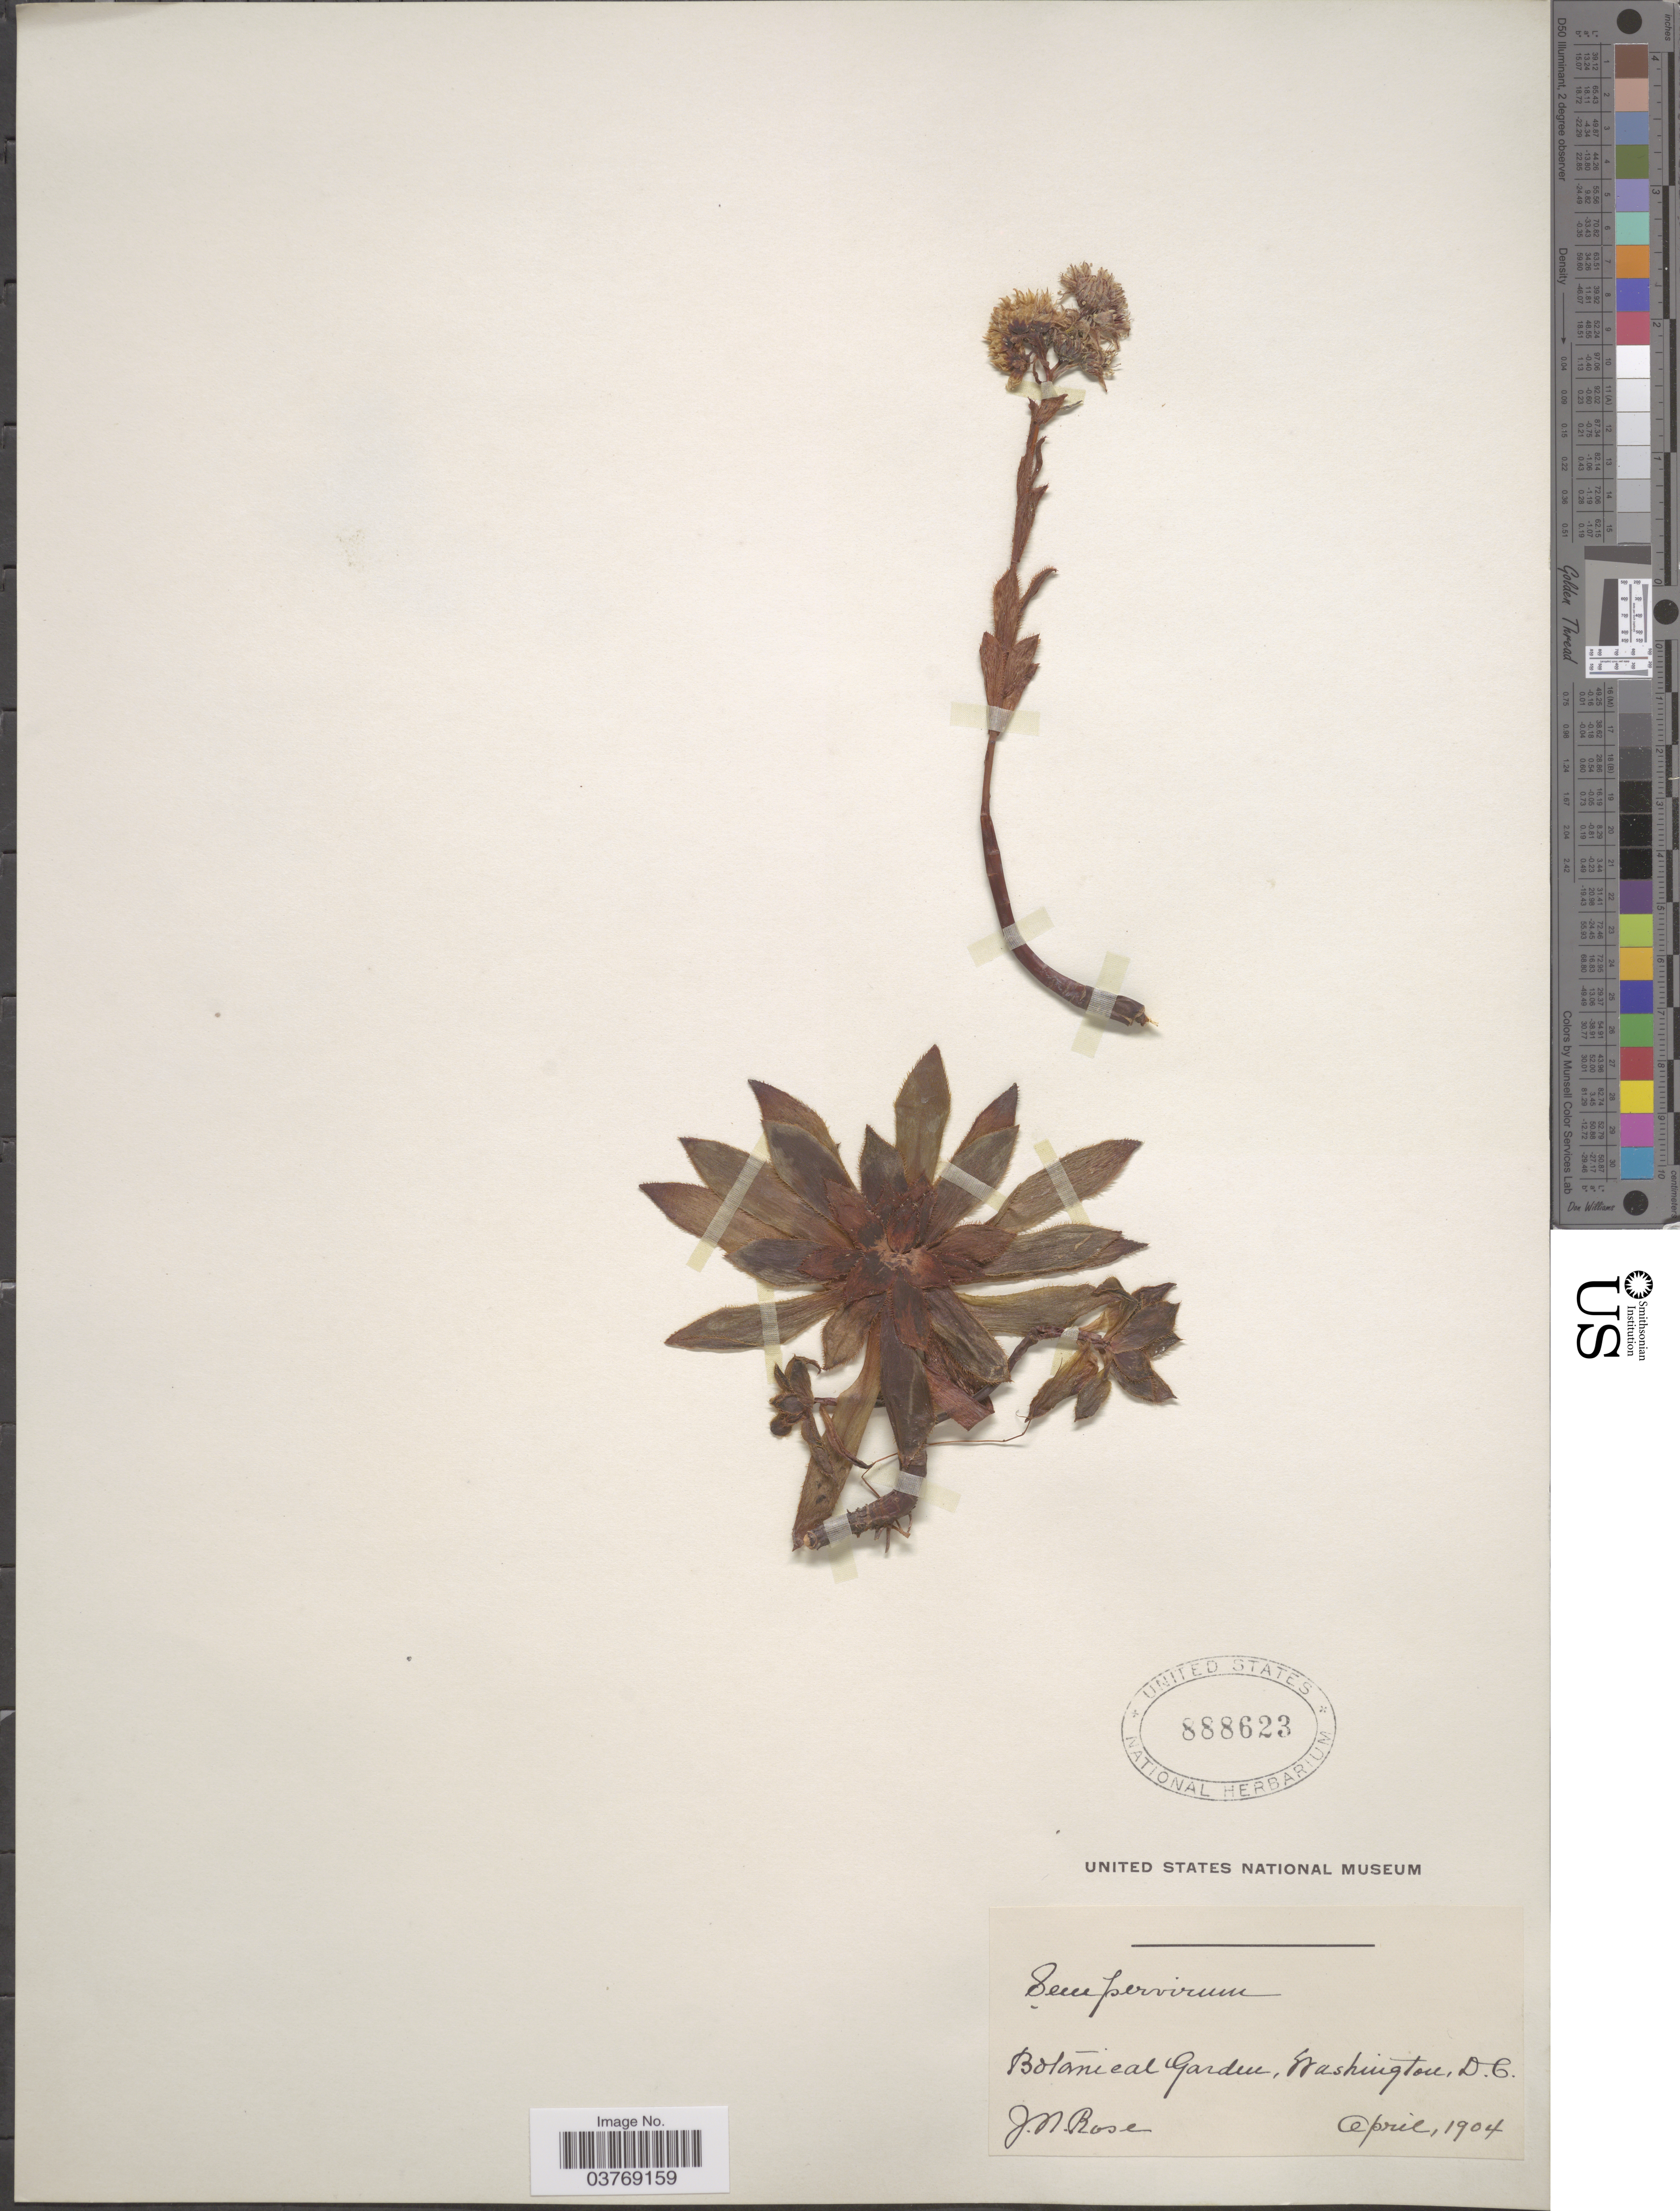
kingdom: Plantae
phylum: Tracheophyta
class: Magnoliopsida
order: Saxifragales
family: Crassulaceae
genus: Sempervivum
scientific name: Sempervivum sp.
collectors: J. N. Rose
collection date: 1904-04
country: United States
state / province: District of Columbia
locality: Botánical Garden, Washington, D.C.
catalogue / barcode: US 888623